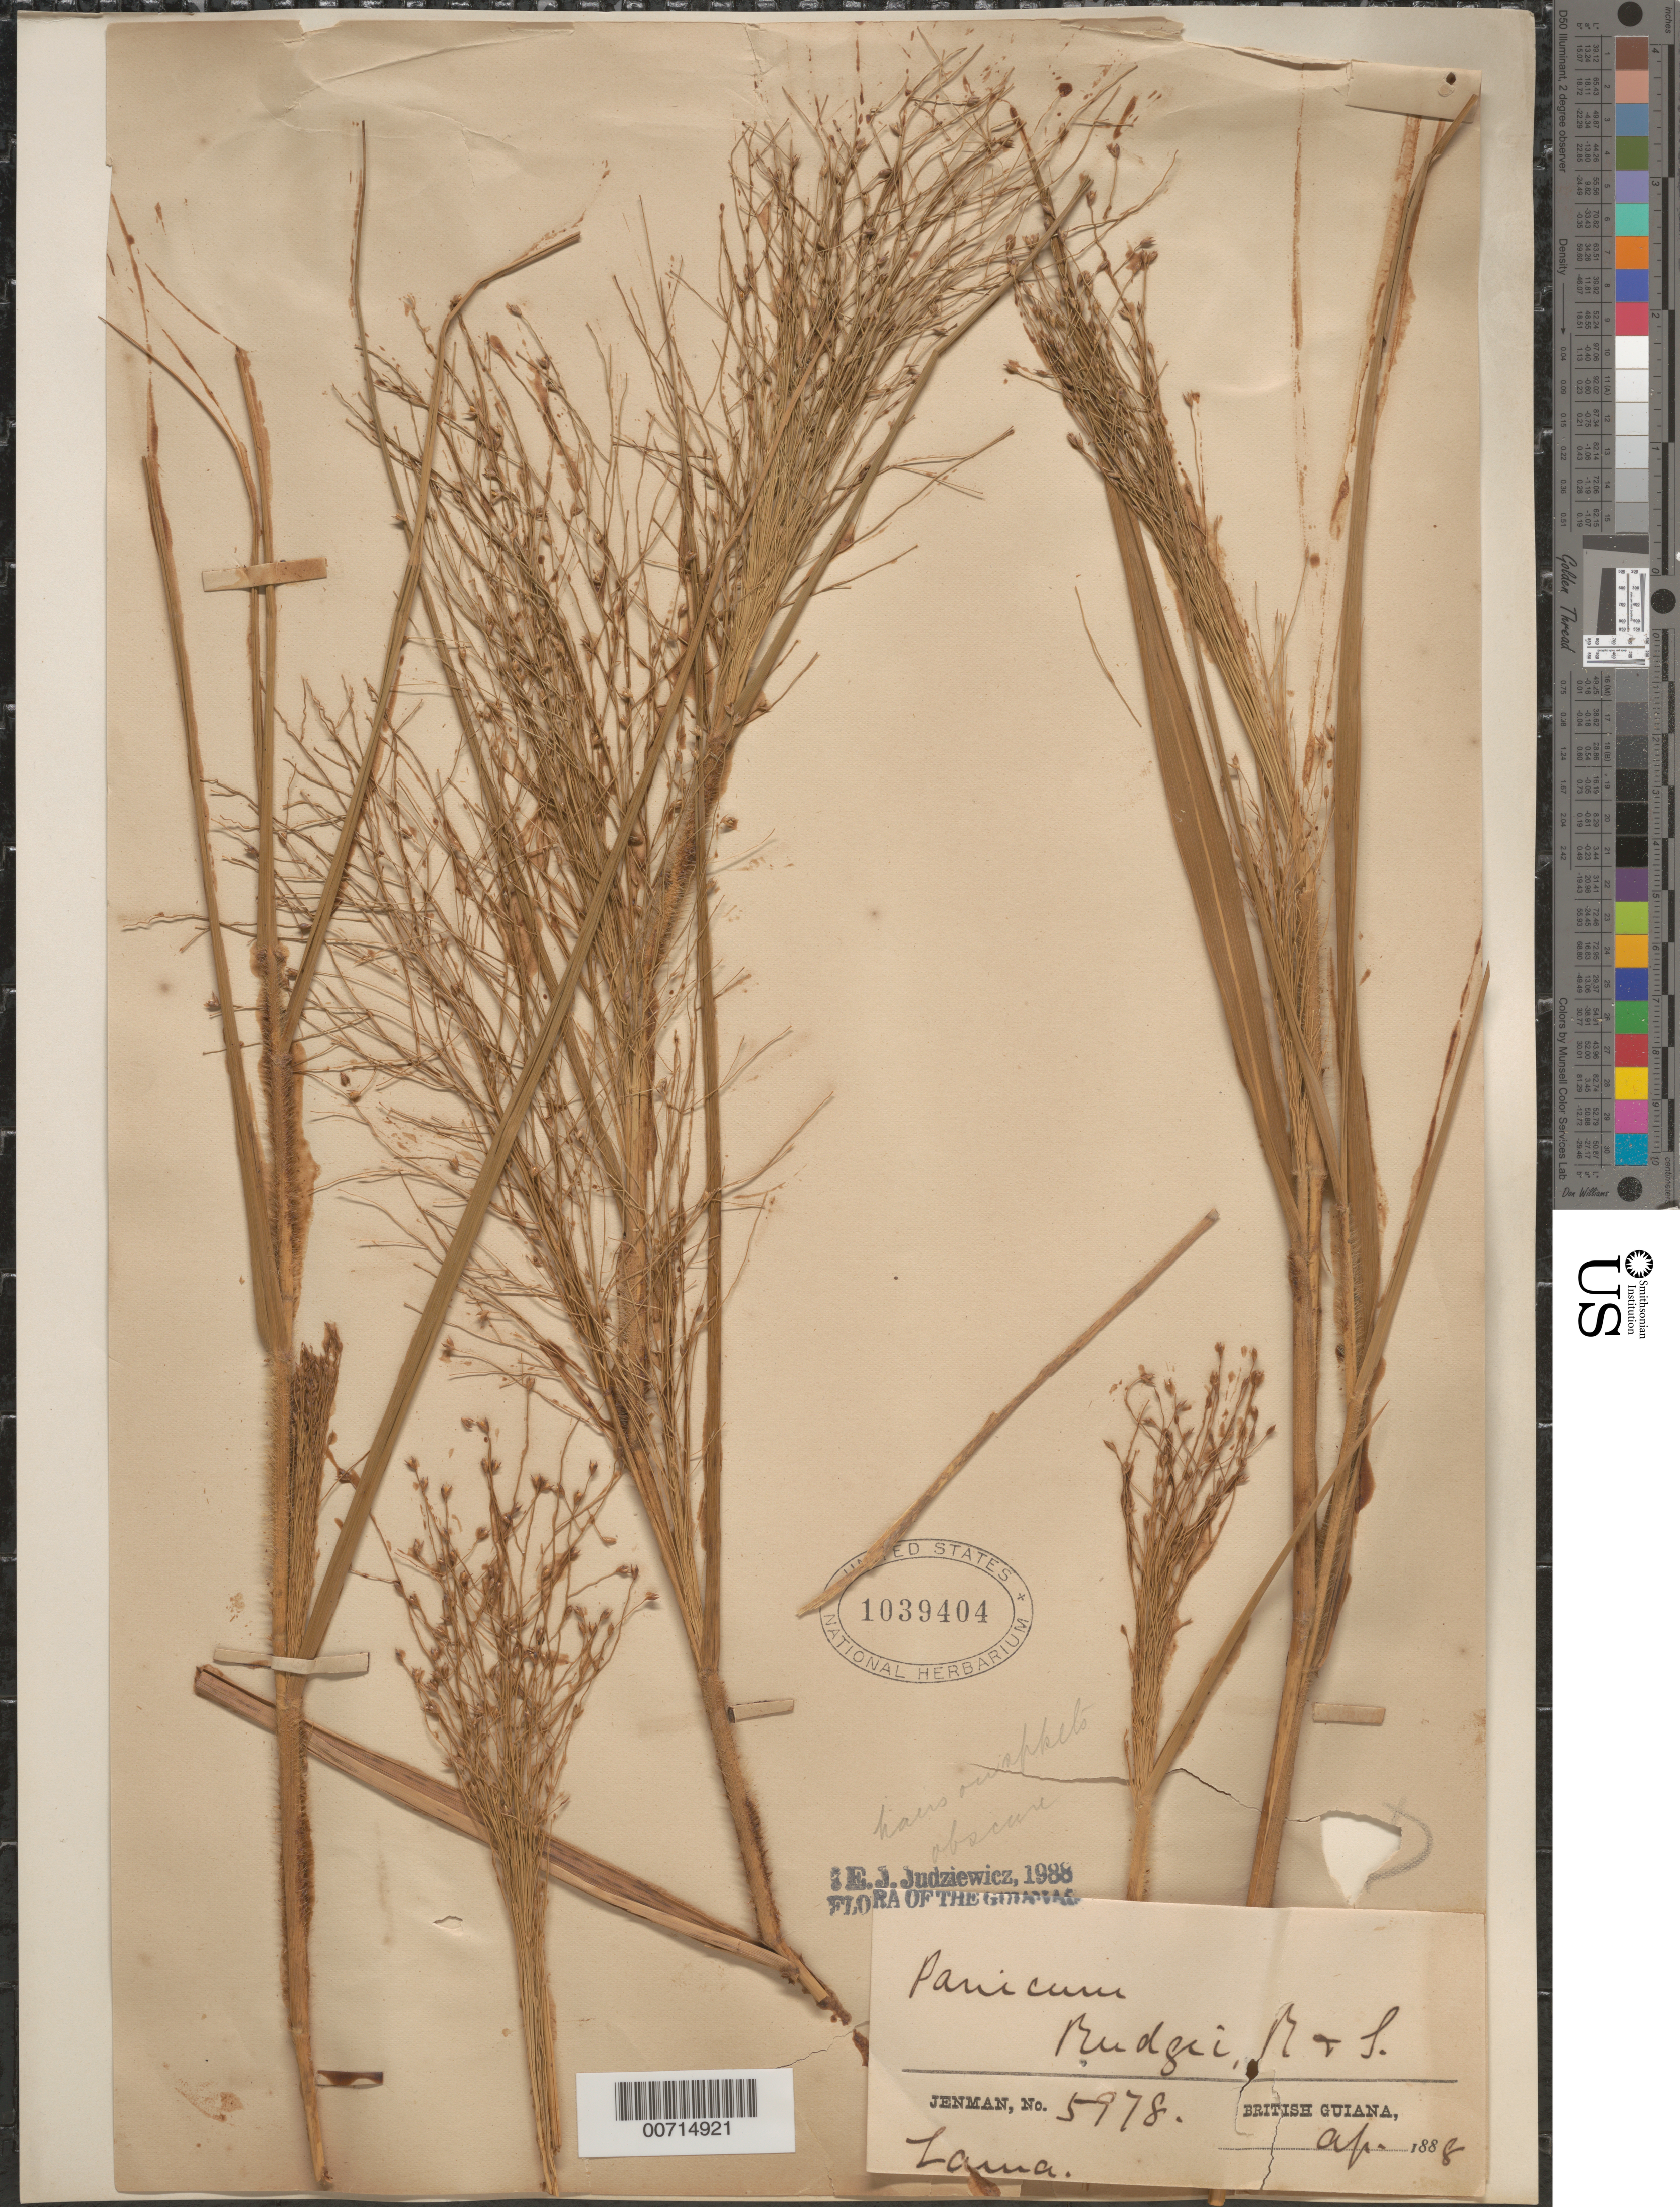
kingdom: Plantae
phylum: Tracheophyta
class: Liliopsida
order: Poales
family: Poaceae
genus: Panicum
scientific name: Panicum rudgei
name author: Roem. & Schult.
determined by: Judziewicz, E. J.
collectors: G. S. Jenman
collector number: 5978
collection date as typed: April 1888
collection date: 1888-04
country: Guyana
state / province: Demerara-Mahaica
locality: Lama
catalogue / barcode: US 1039404